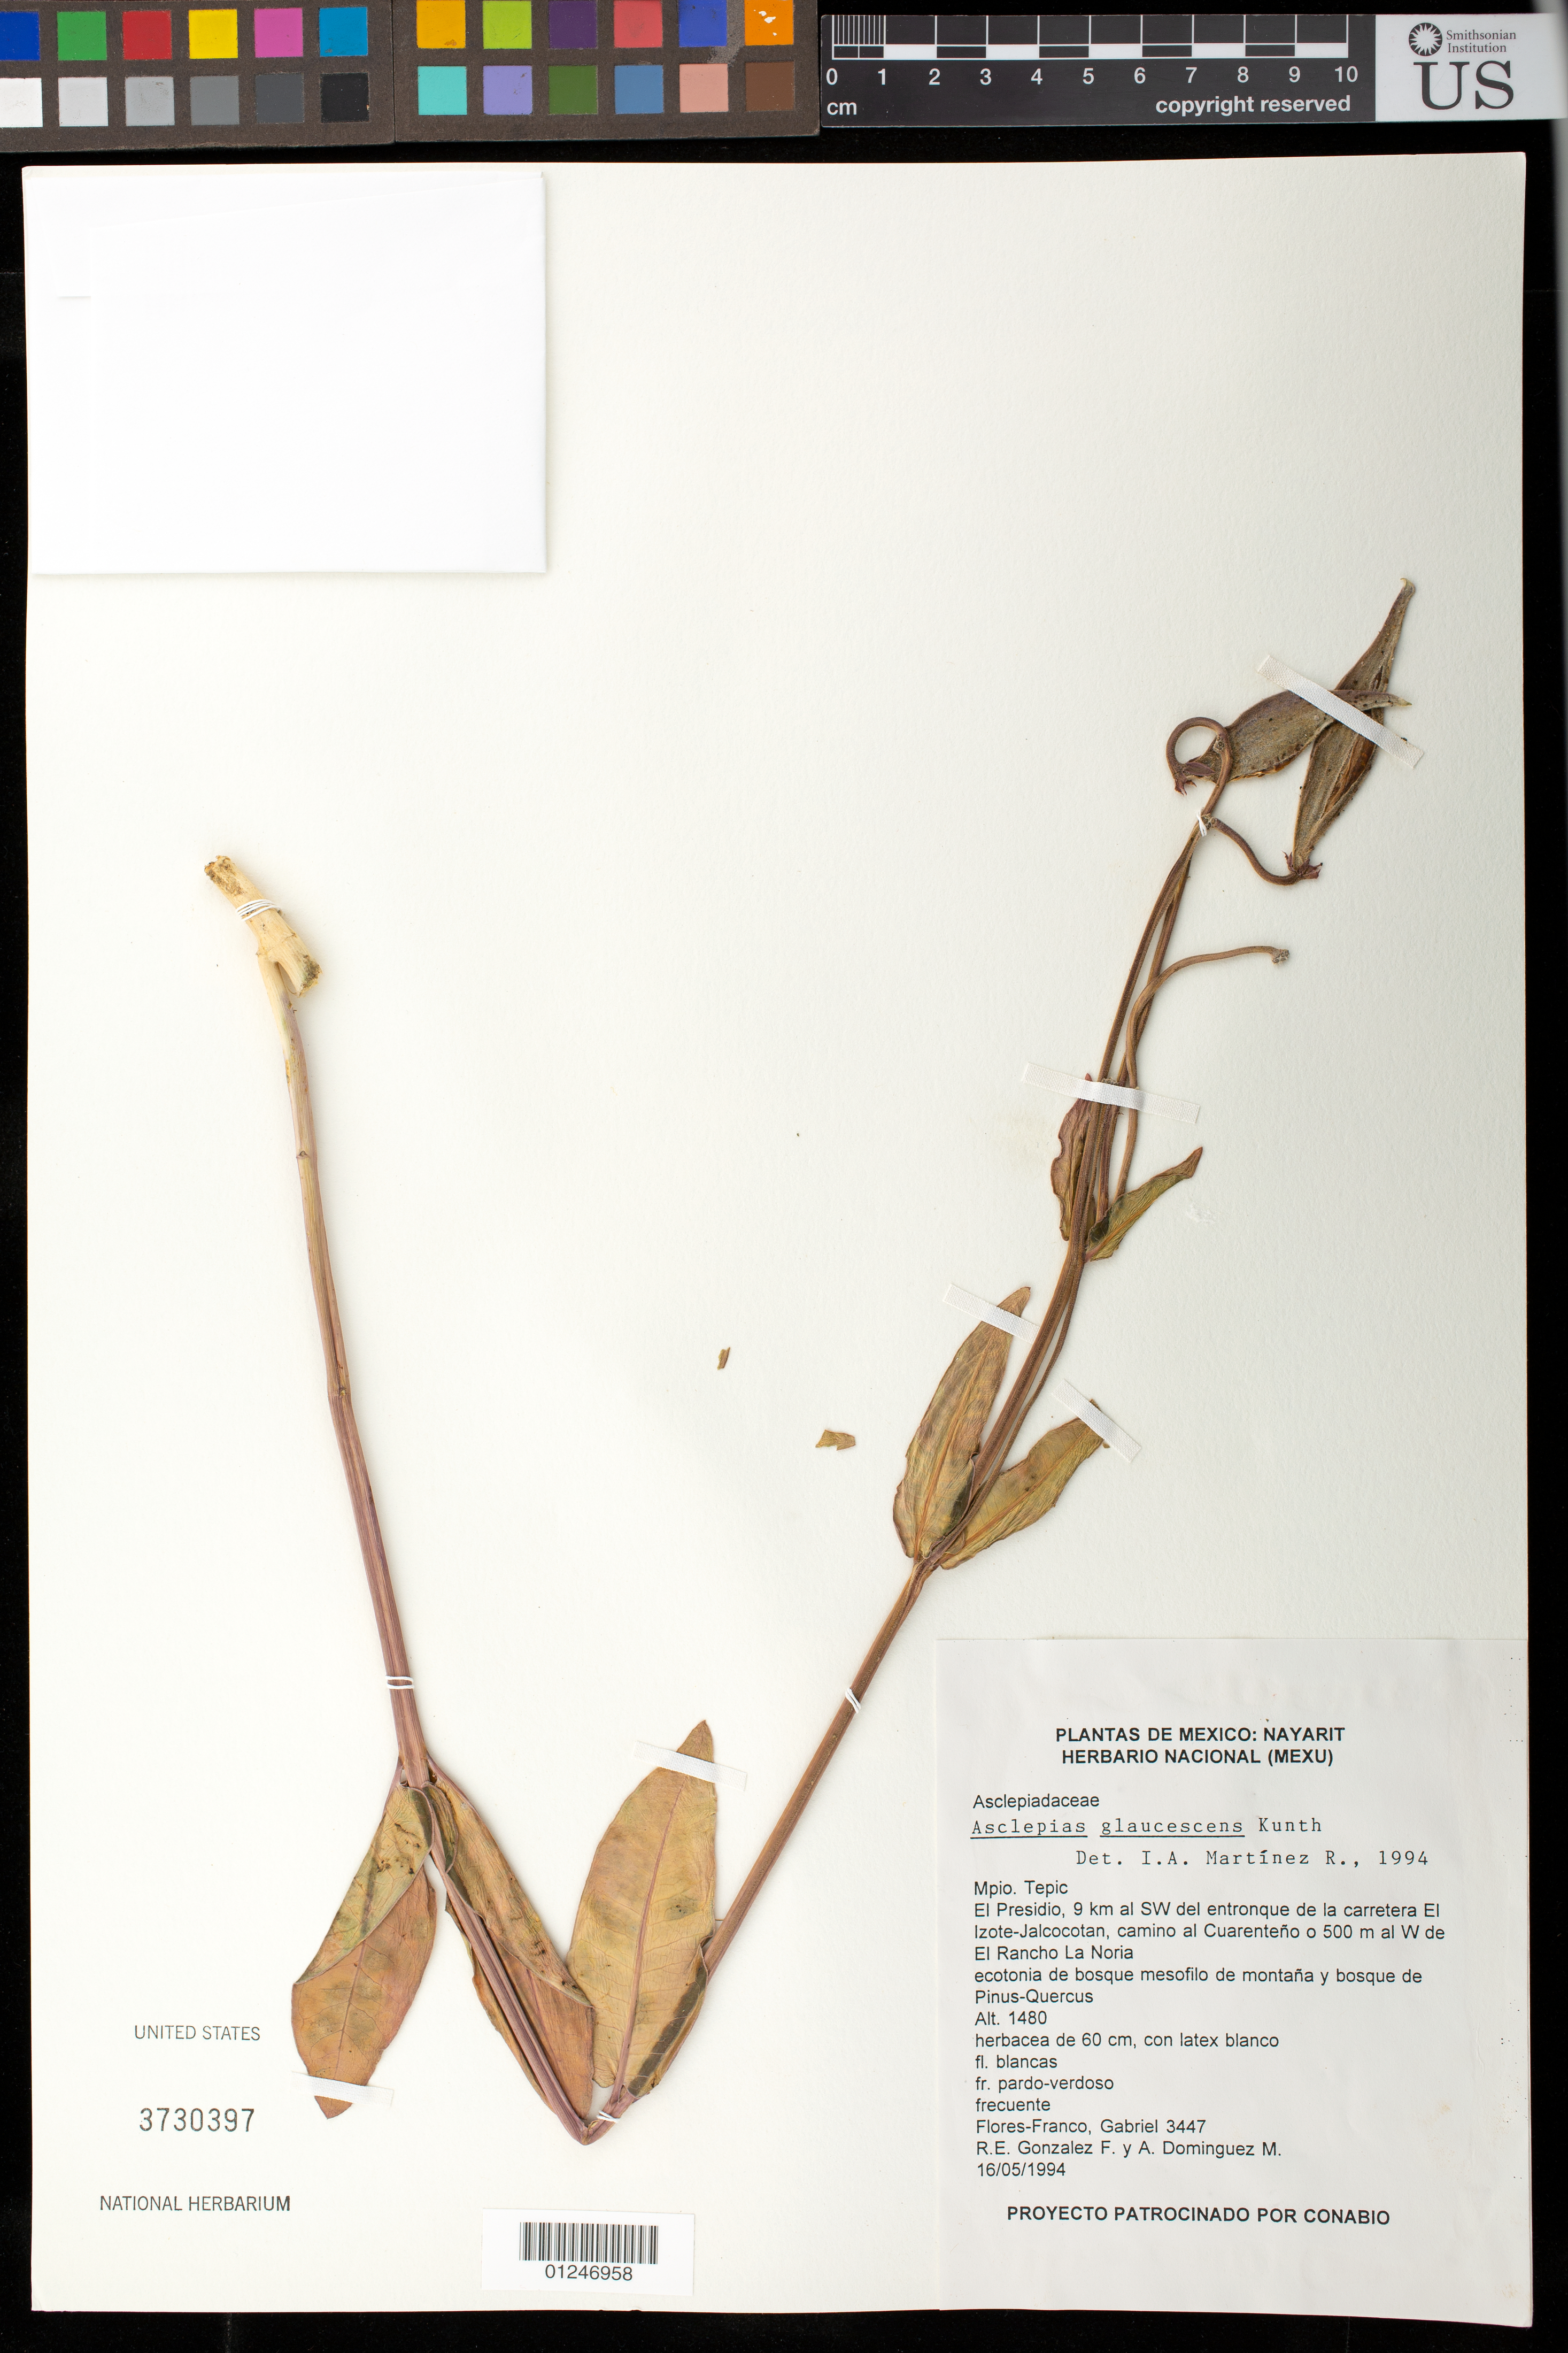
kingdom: Plantae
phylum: Tracheophyta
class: Magnoliopsida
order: Gentianales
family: Apocynaceae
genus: Asclepias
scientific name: Asclepias glaucescens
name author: Kunth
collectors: G. Flores F., R. Gonzalez & A. Dominguez M.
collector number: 3447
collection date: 1994-05-16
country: Mexico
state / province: Nayarit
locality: Mpio. Tepic. El Presidio, 9 km al SW del entronque de la carretera El Izote-Jalcocotan, camino al Cuarenteno o 500 m al W de El Rancho La Noria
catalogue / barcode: US 3730397